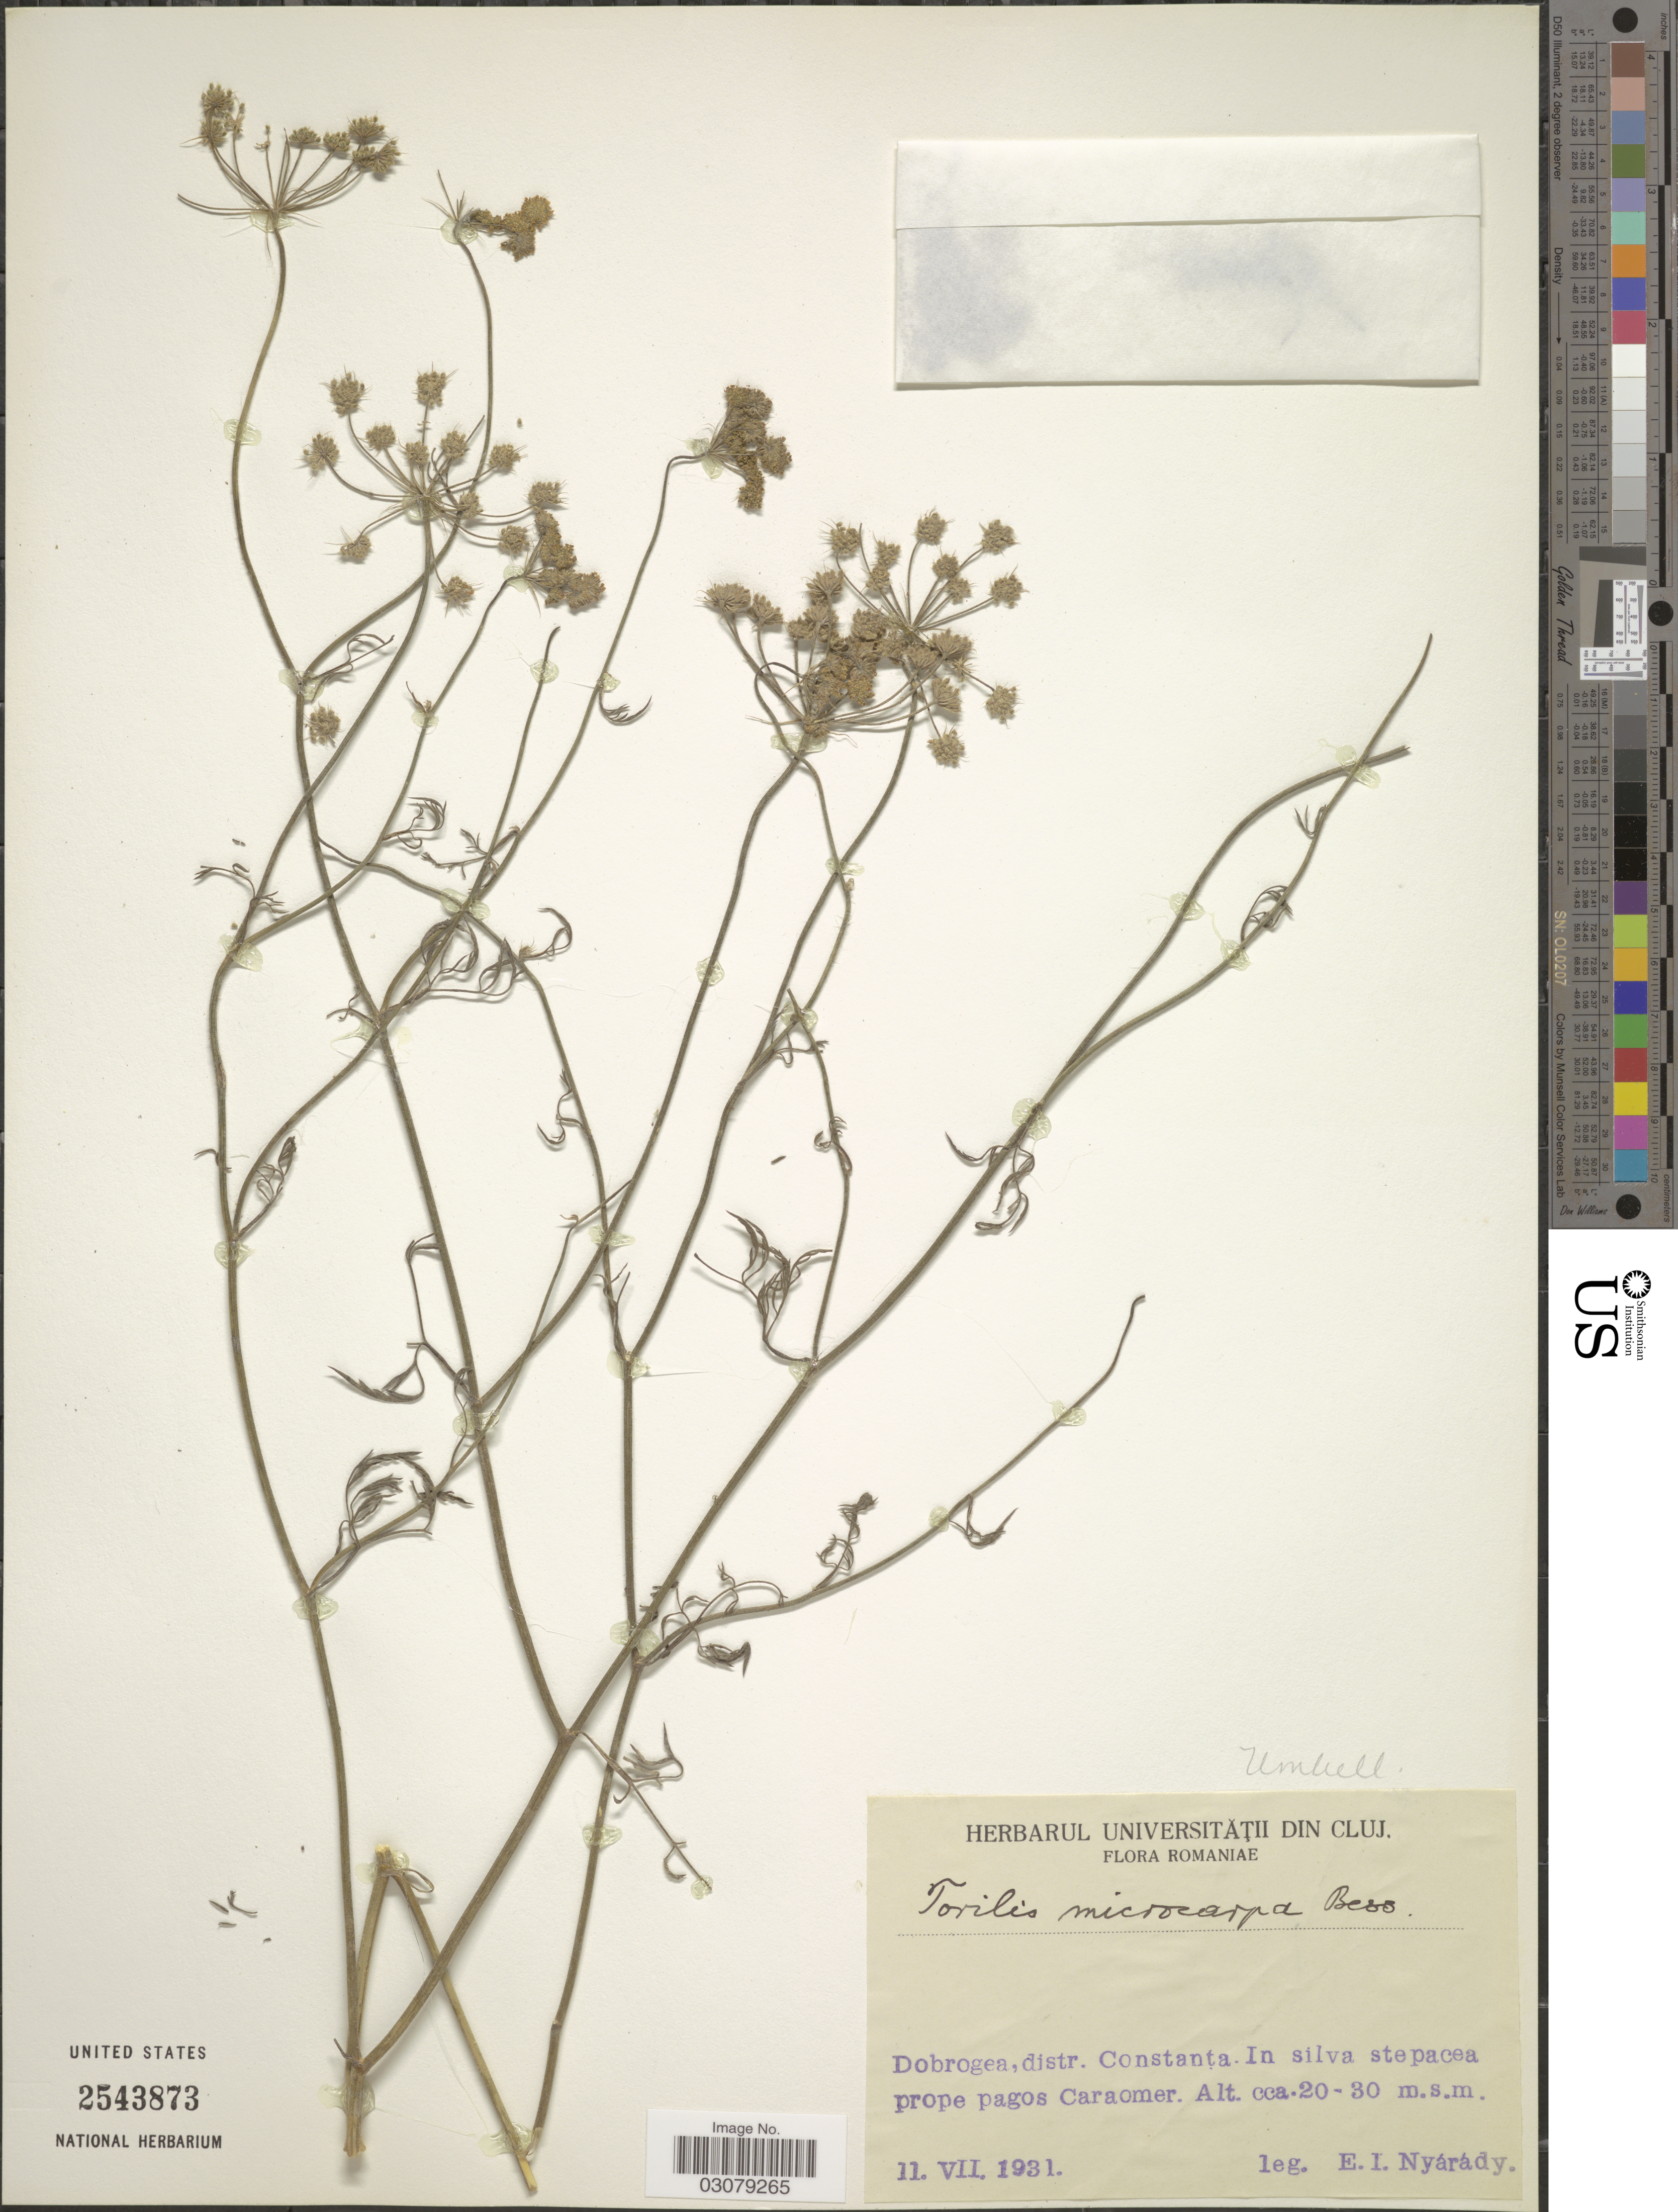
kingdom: Plantae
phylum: Tracheophyta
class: Magnoliopsida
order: Apiales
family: Apiaceae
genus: Torilis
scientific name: Torilis microcarpa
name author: Besser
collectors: E. Nyárády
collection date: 1931-07-11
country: Romania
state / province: Constanta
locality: Dobrogea, distr. Constanta. In silva stepacea prope pagos Caraomer.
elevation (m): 20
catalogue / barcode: US 2543873